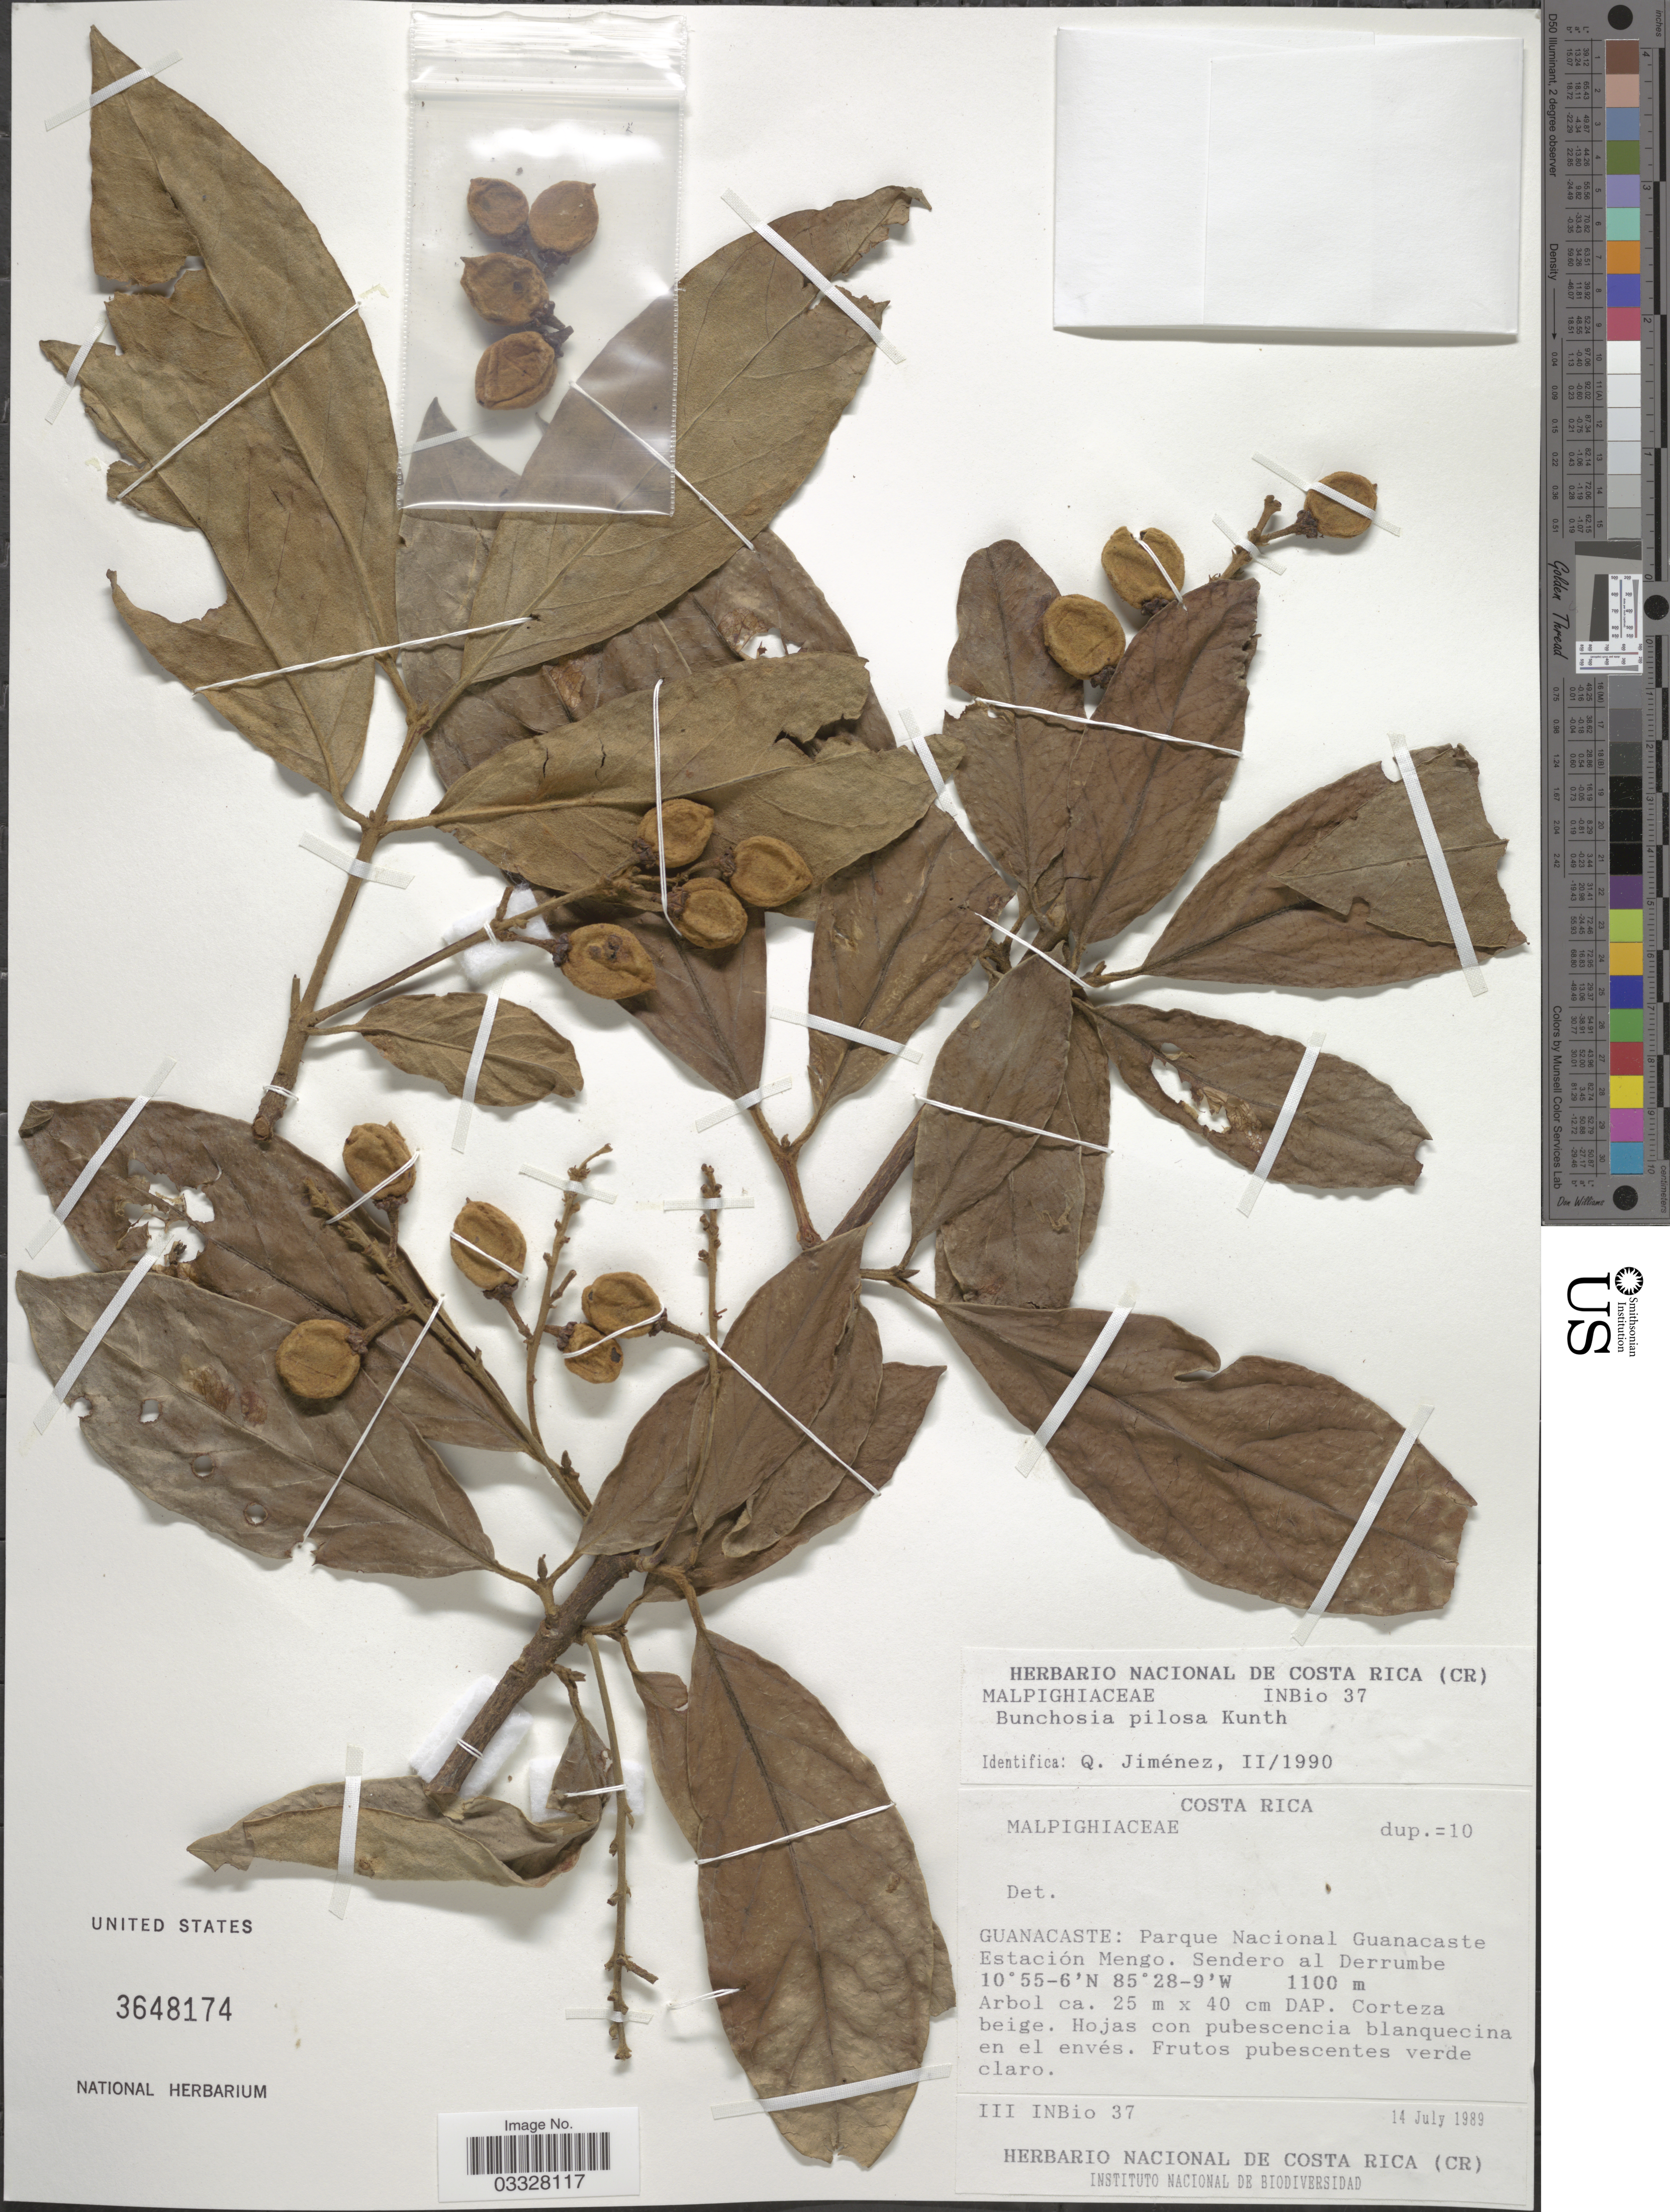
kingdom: Plantae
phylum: Tracheophyta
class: Magnoliopsida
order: Malpighiales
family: Malpighiaceae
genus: Bunchosia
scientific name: Bunchosia pilosa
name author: Kunth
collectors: I. INBio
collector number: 37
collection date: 1989-07-14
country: Costa Rica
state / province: Guanacaste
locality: Parque Nacional Guanacaste Estación Mengo. Sendero al Derrumbe.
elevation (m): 1100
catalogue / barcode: US 3648174